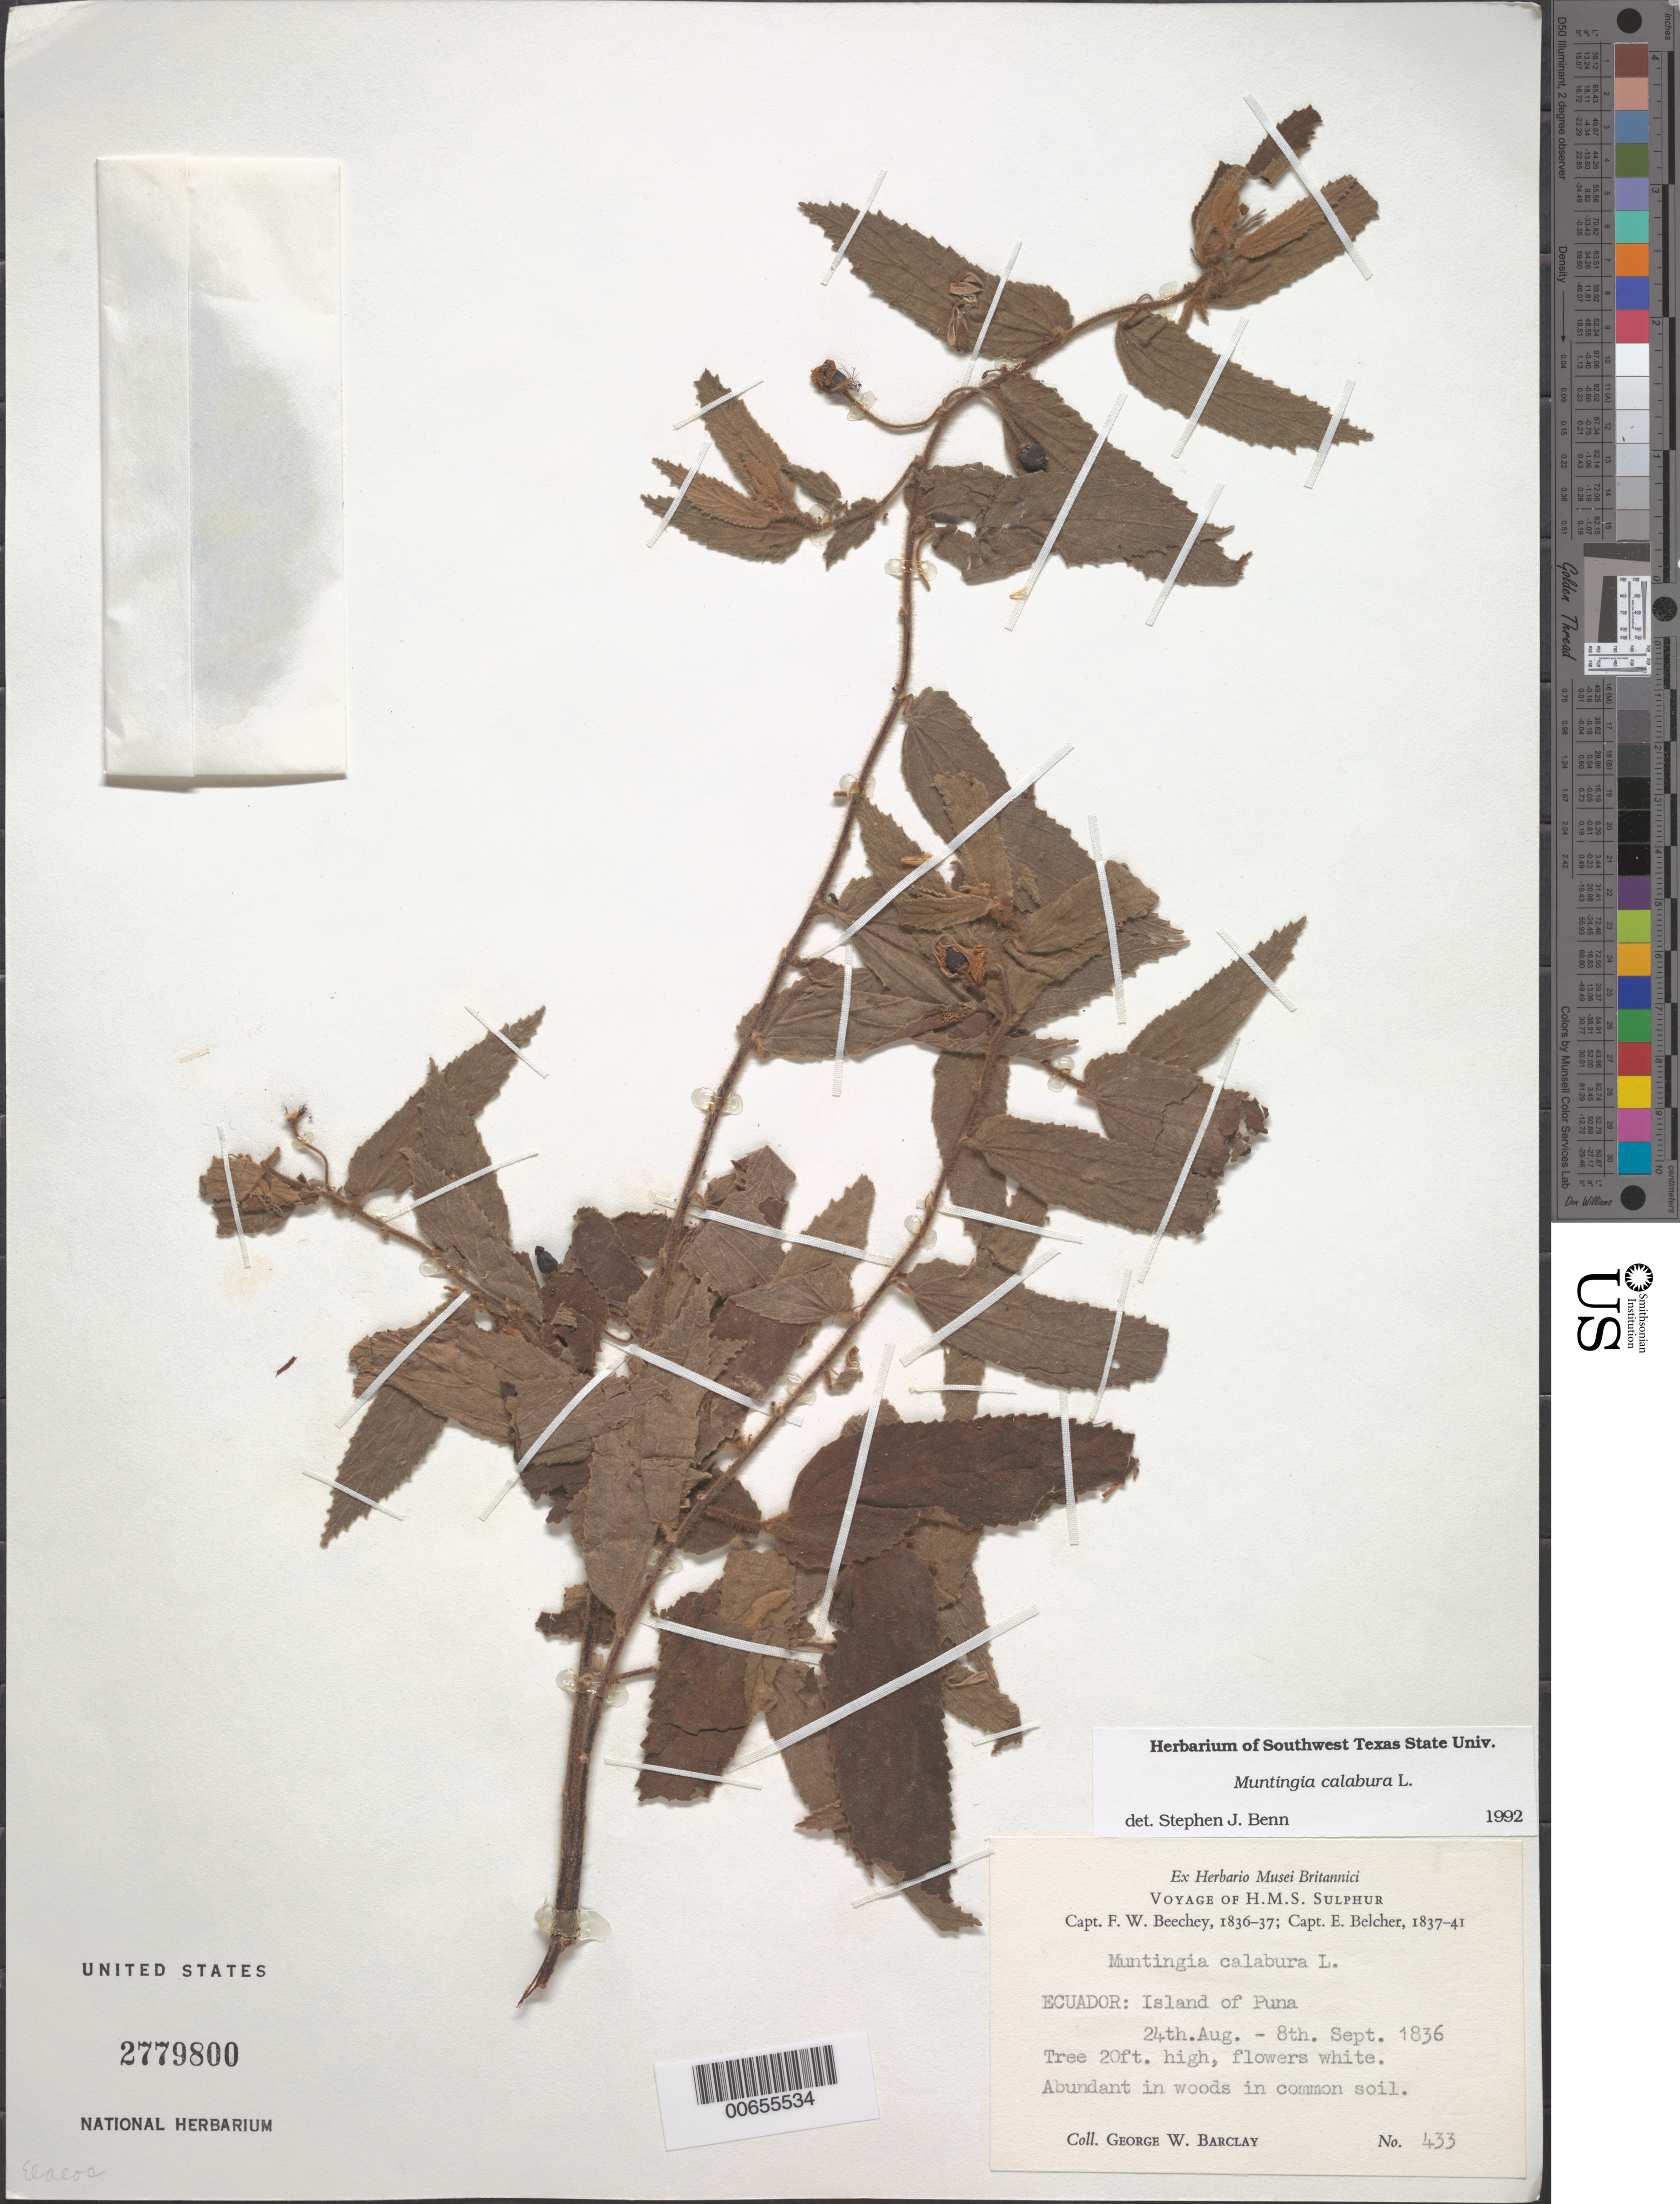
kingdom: Plantae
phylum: Tracheophyta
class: Magnoliopsida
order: Malvales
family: Muntingiaceae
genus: Muntingia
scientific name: Muntingia calabura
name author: L.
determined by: Benn, S. J.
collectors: G. W. Barclay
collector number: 433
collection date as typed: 24 Aug 1836 to 08 Sep 1836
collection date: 1836-08-24/1836-09-08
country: Ecuador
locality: Island of Puna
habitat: Abundant in woods in common soil.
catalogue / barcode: US 2779800